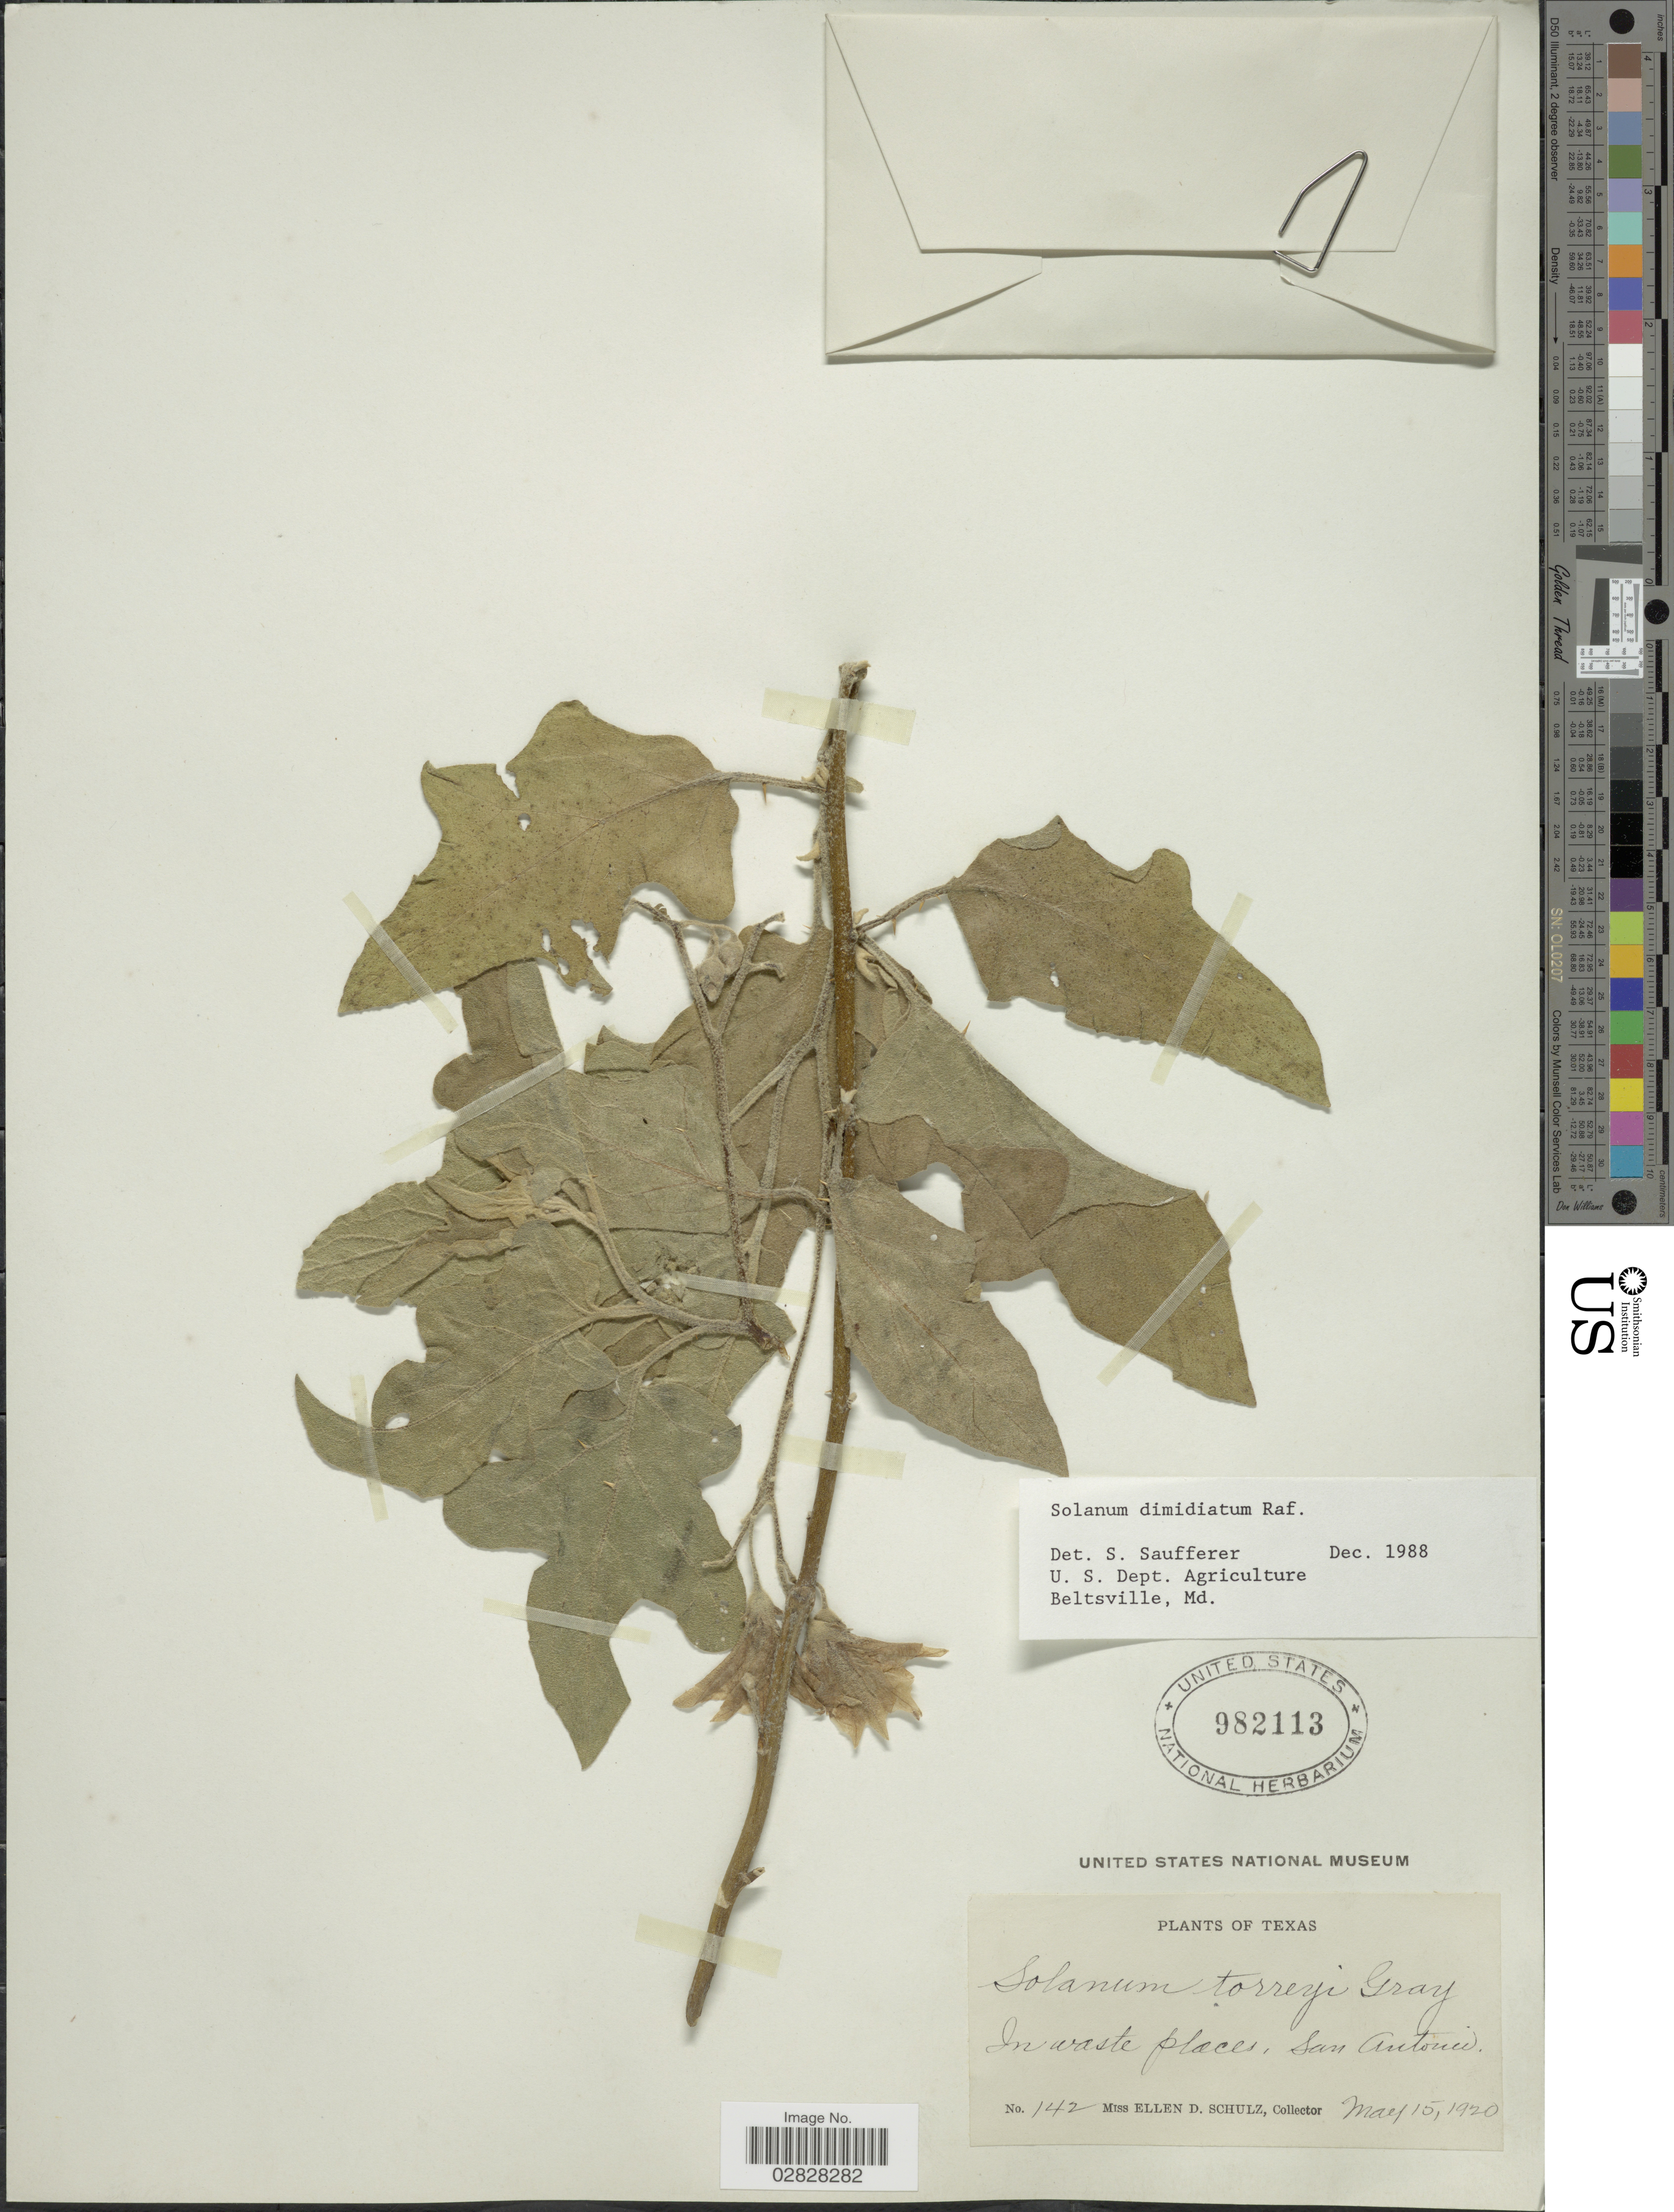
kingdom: Plantae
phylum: Tracheophyta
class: Magnoliopsida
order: Solanales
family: Solanaceae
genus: Solanum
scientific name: Solanum dimidiatum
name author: Raf.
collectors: E. D. Schulz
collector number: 142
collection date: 1920-05-15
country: United States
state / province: Texas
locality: In waste places, San Antonio.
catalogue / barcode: US 982113